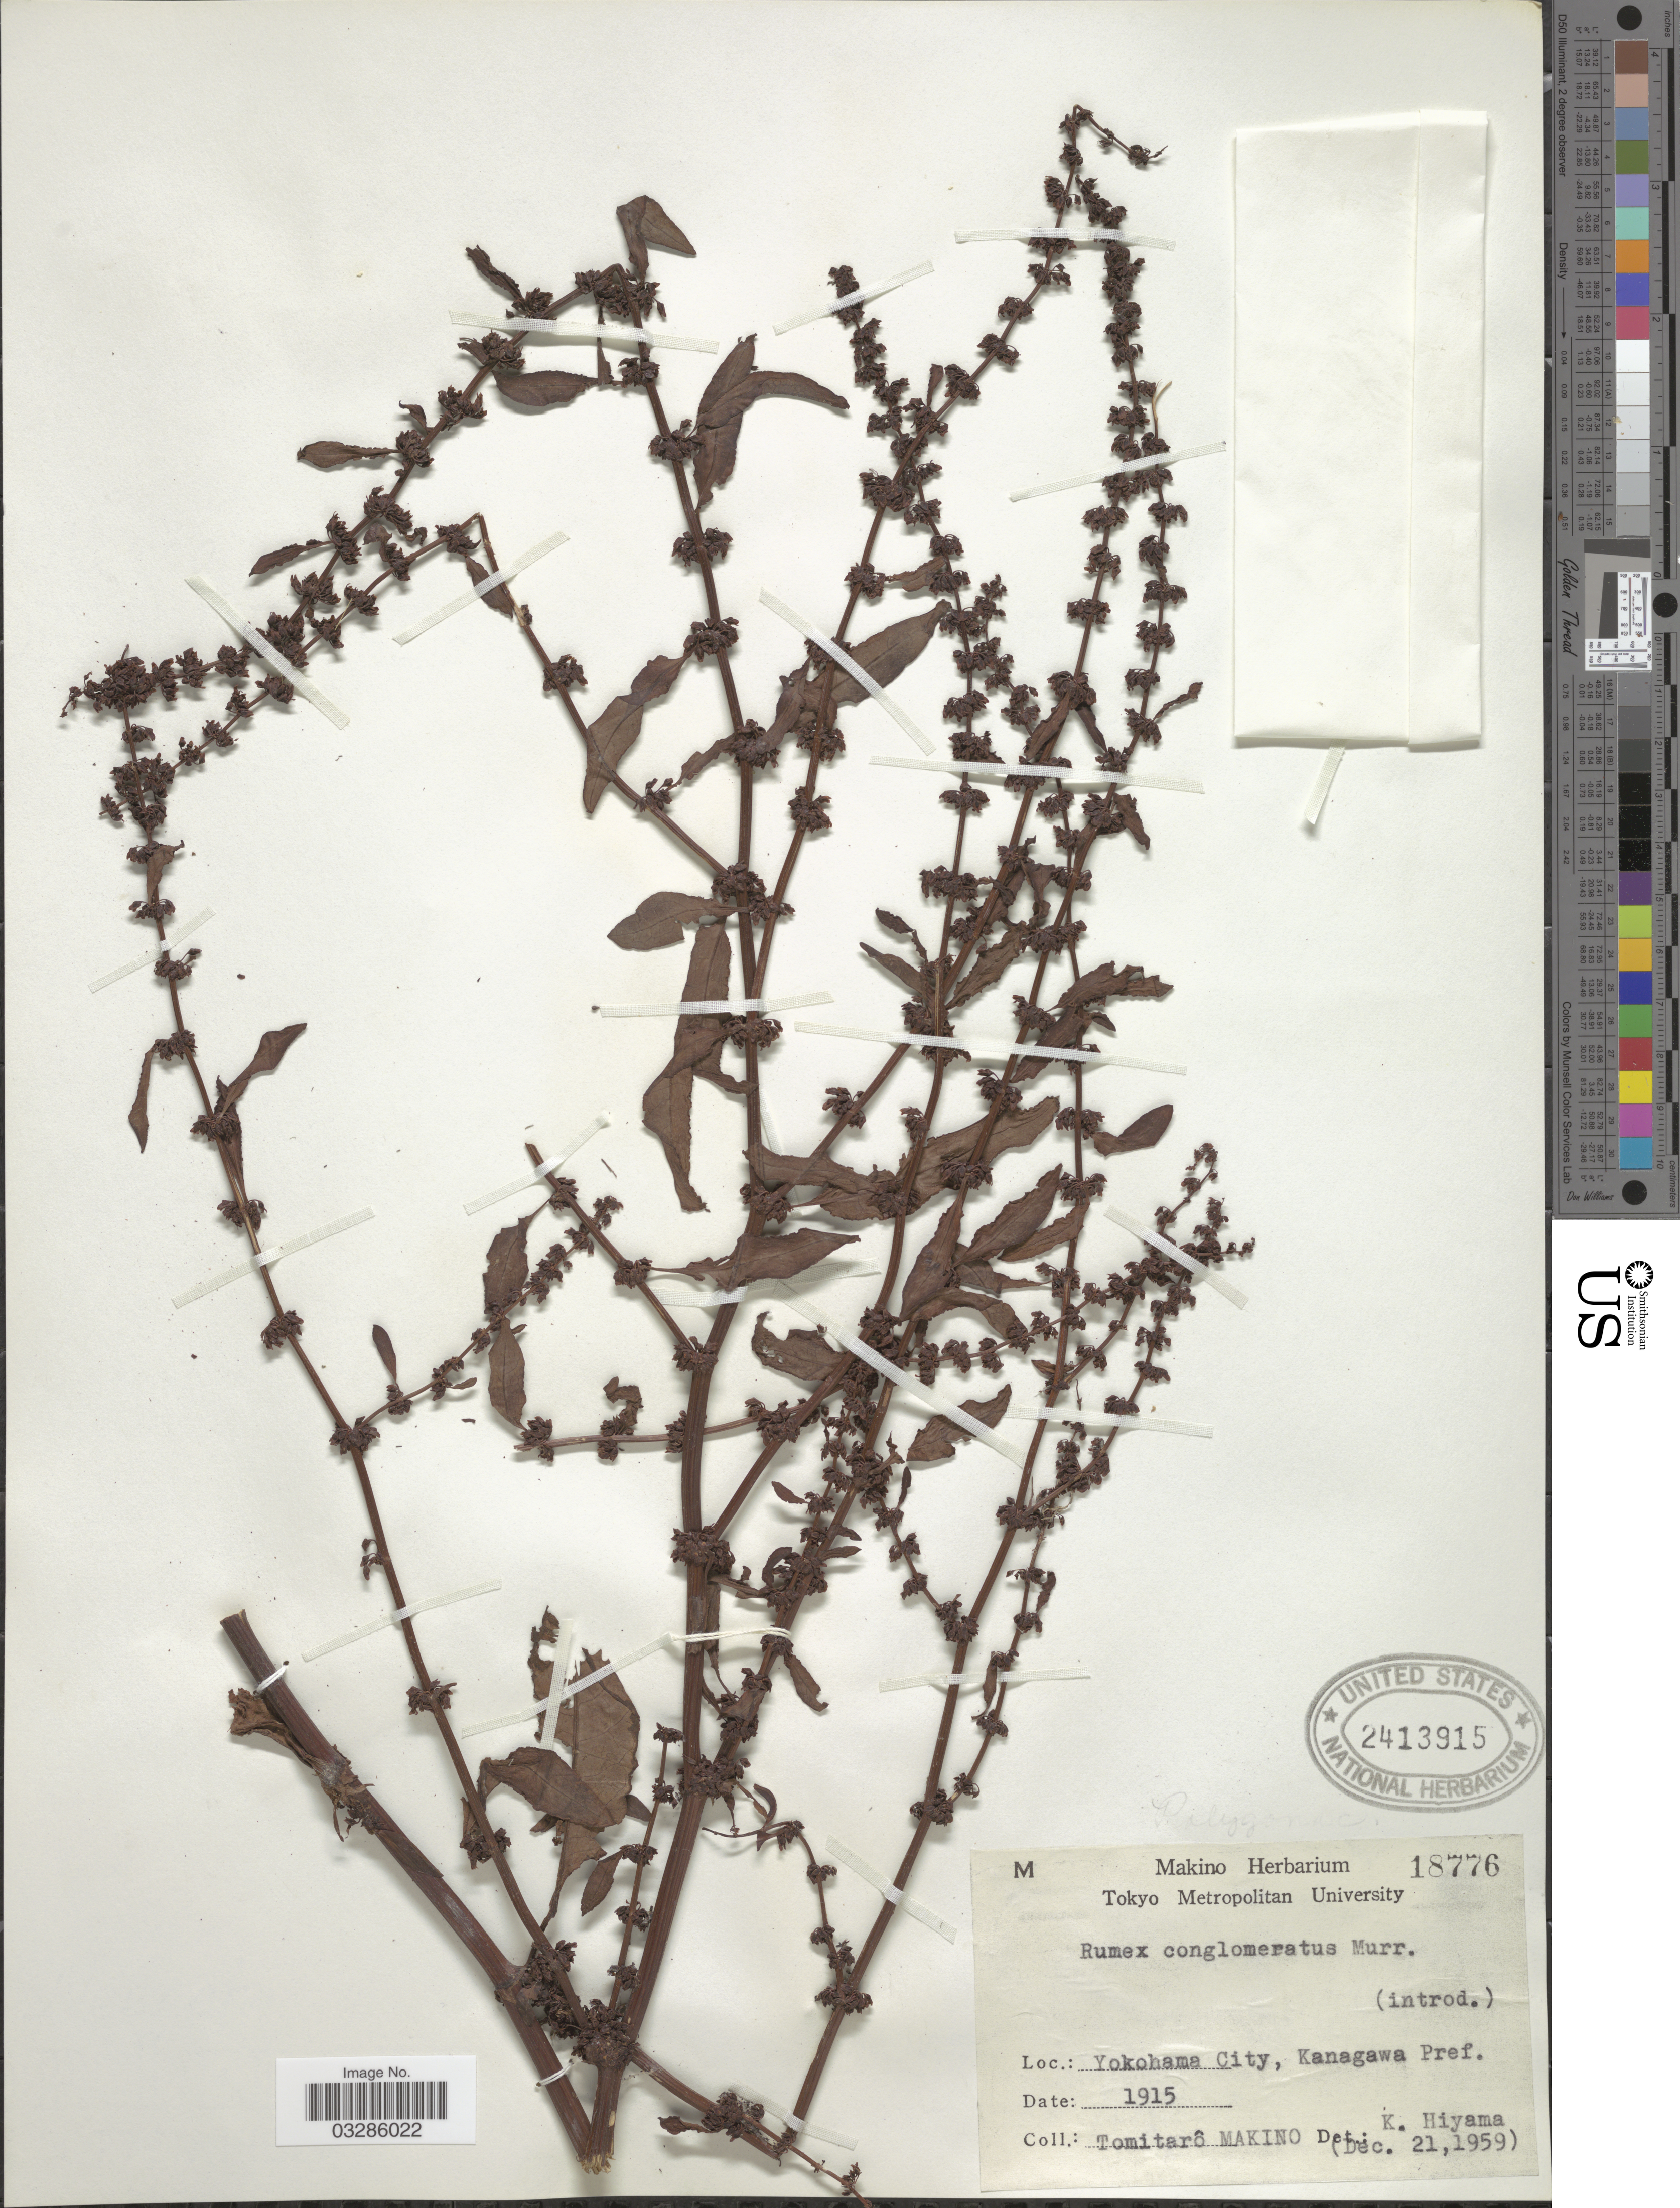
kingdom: Plantae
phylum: Tracheophyta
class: Magnoliopsida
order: Caryophyllales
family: Polygonaceae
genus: Rumex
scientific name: Rumex conglomeratus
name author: Murray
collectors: T. Makino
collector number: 18776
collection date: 1915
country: Japan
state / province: Kanagawa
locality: Yokohama City, Kanagawa Pref.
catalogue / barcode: US 2413915